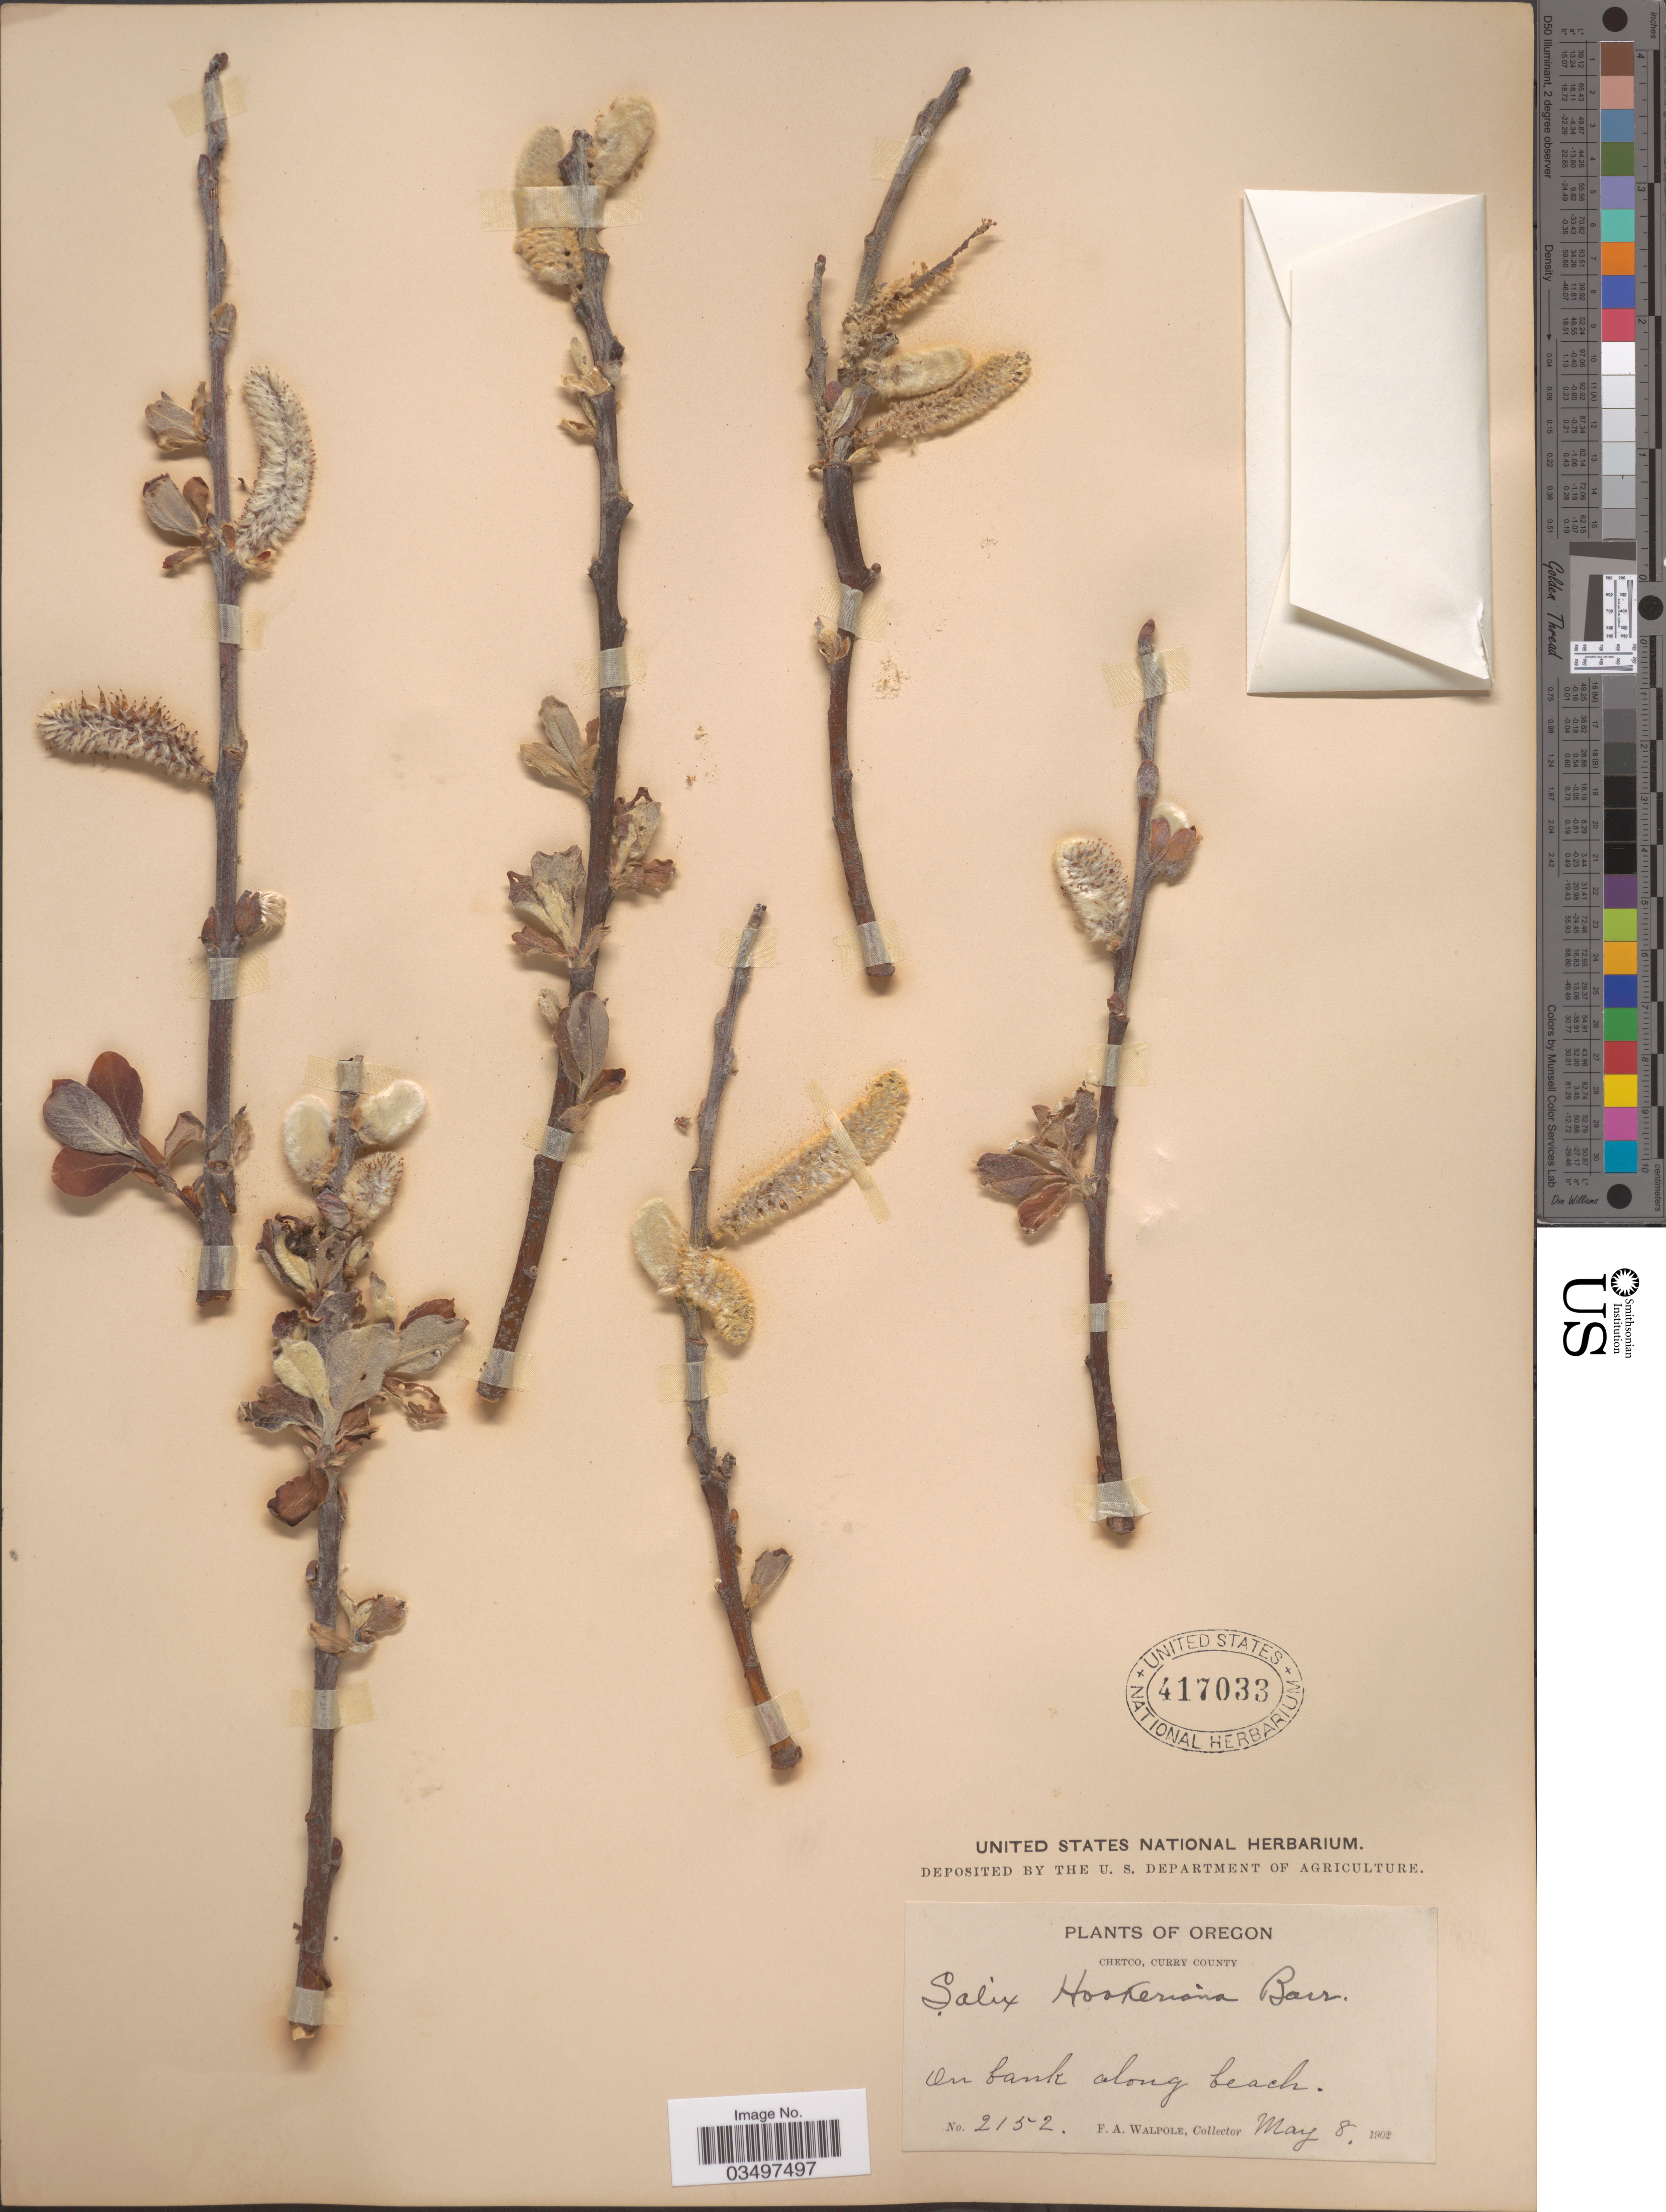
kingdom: Plantae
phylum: Tracheophyta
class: Magnoliopsida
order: Malpighiales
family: Salicaceae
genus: Salix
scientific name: Salix hookeriana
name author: Barratt ex Hook.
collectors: F. Walpole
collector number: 2152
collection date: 1902-05-08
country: United States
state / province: Oregon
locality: Chetco, Curry County.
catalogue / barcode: US 417033